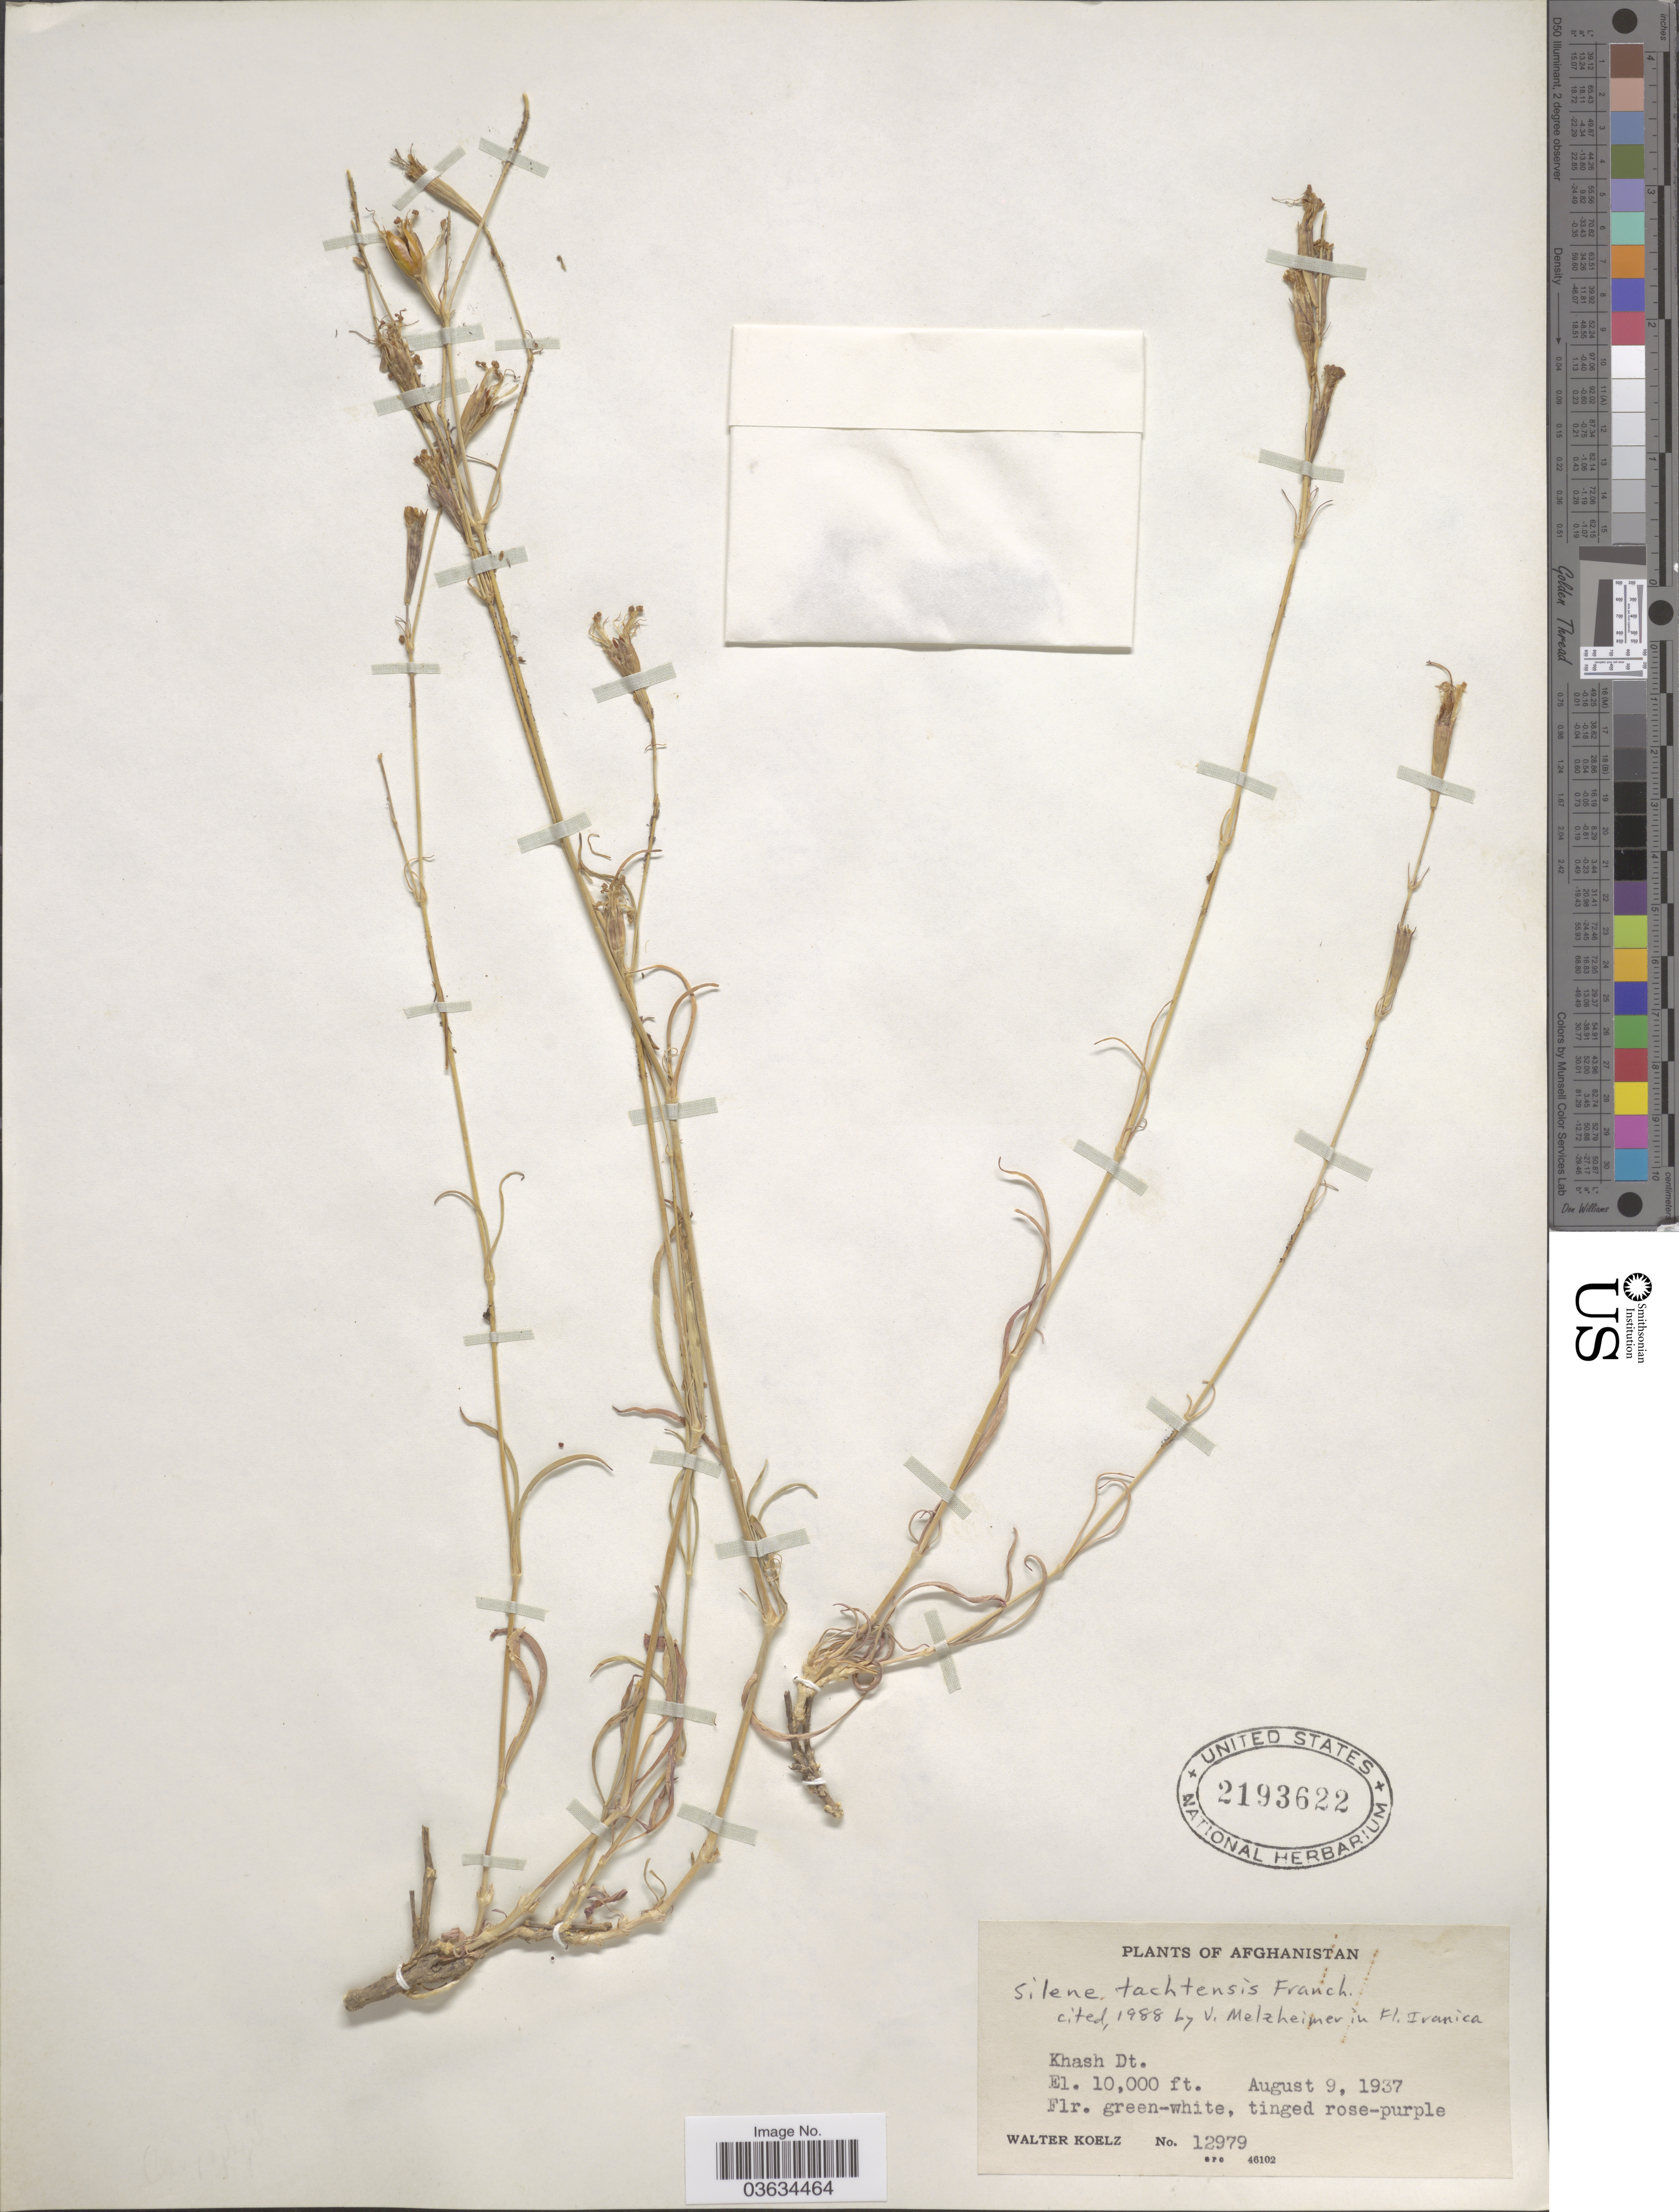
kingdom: Plantae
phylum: Tracheophyta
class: Magnoliopsida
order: Caryophyllales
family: Caryophyllaceae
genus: Silene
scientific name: Silene tachtensis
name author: Franch.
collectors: W. N. Koelz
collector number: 12979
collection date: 1937-08-09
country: Afghanistan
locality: Khash Dt.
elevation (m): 3048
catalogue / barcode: US 2193622